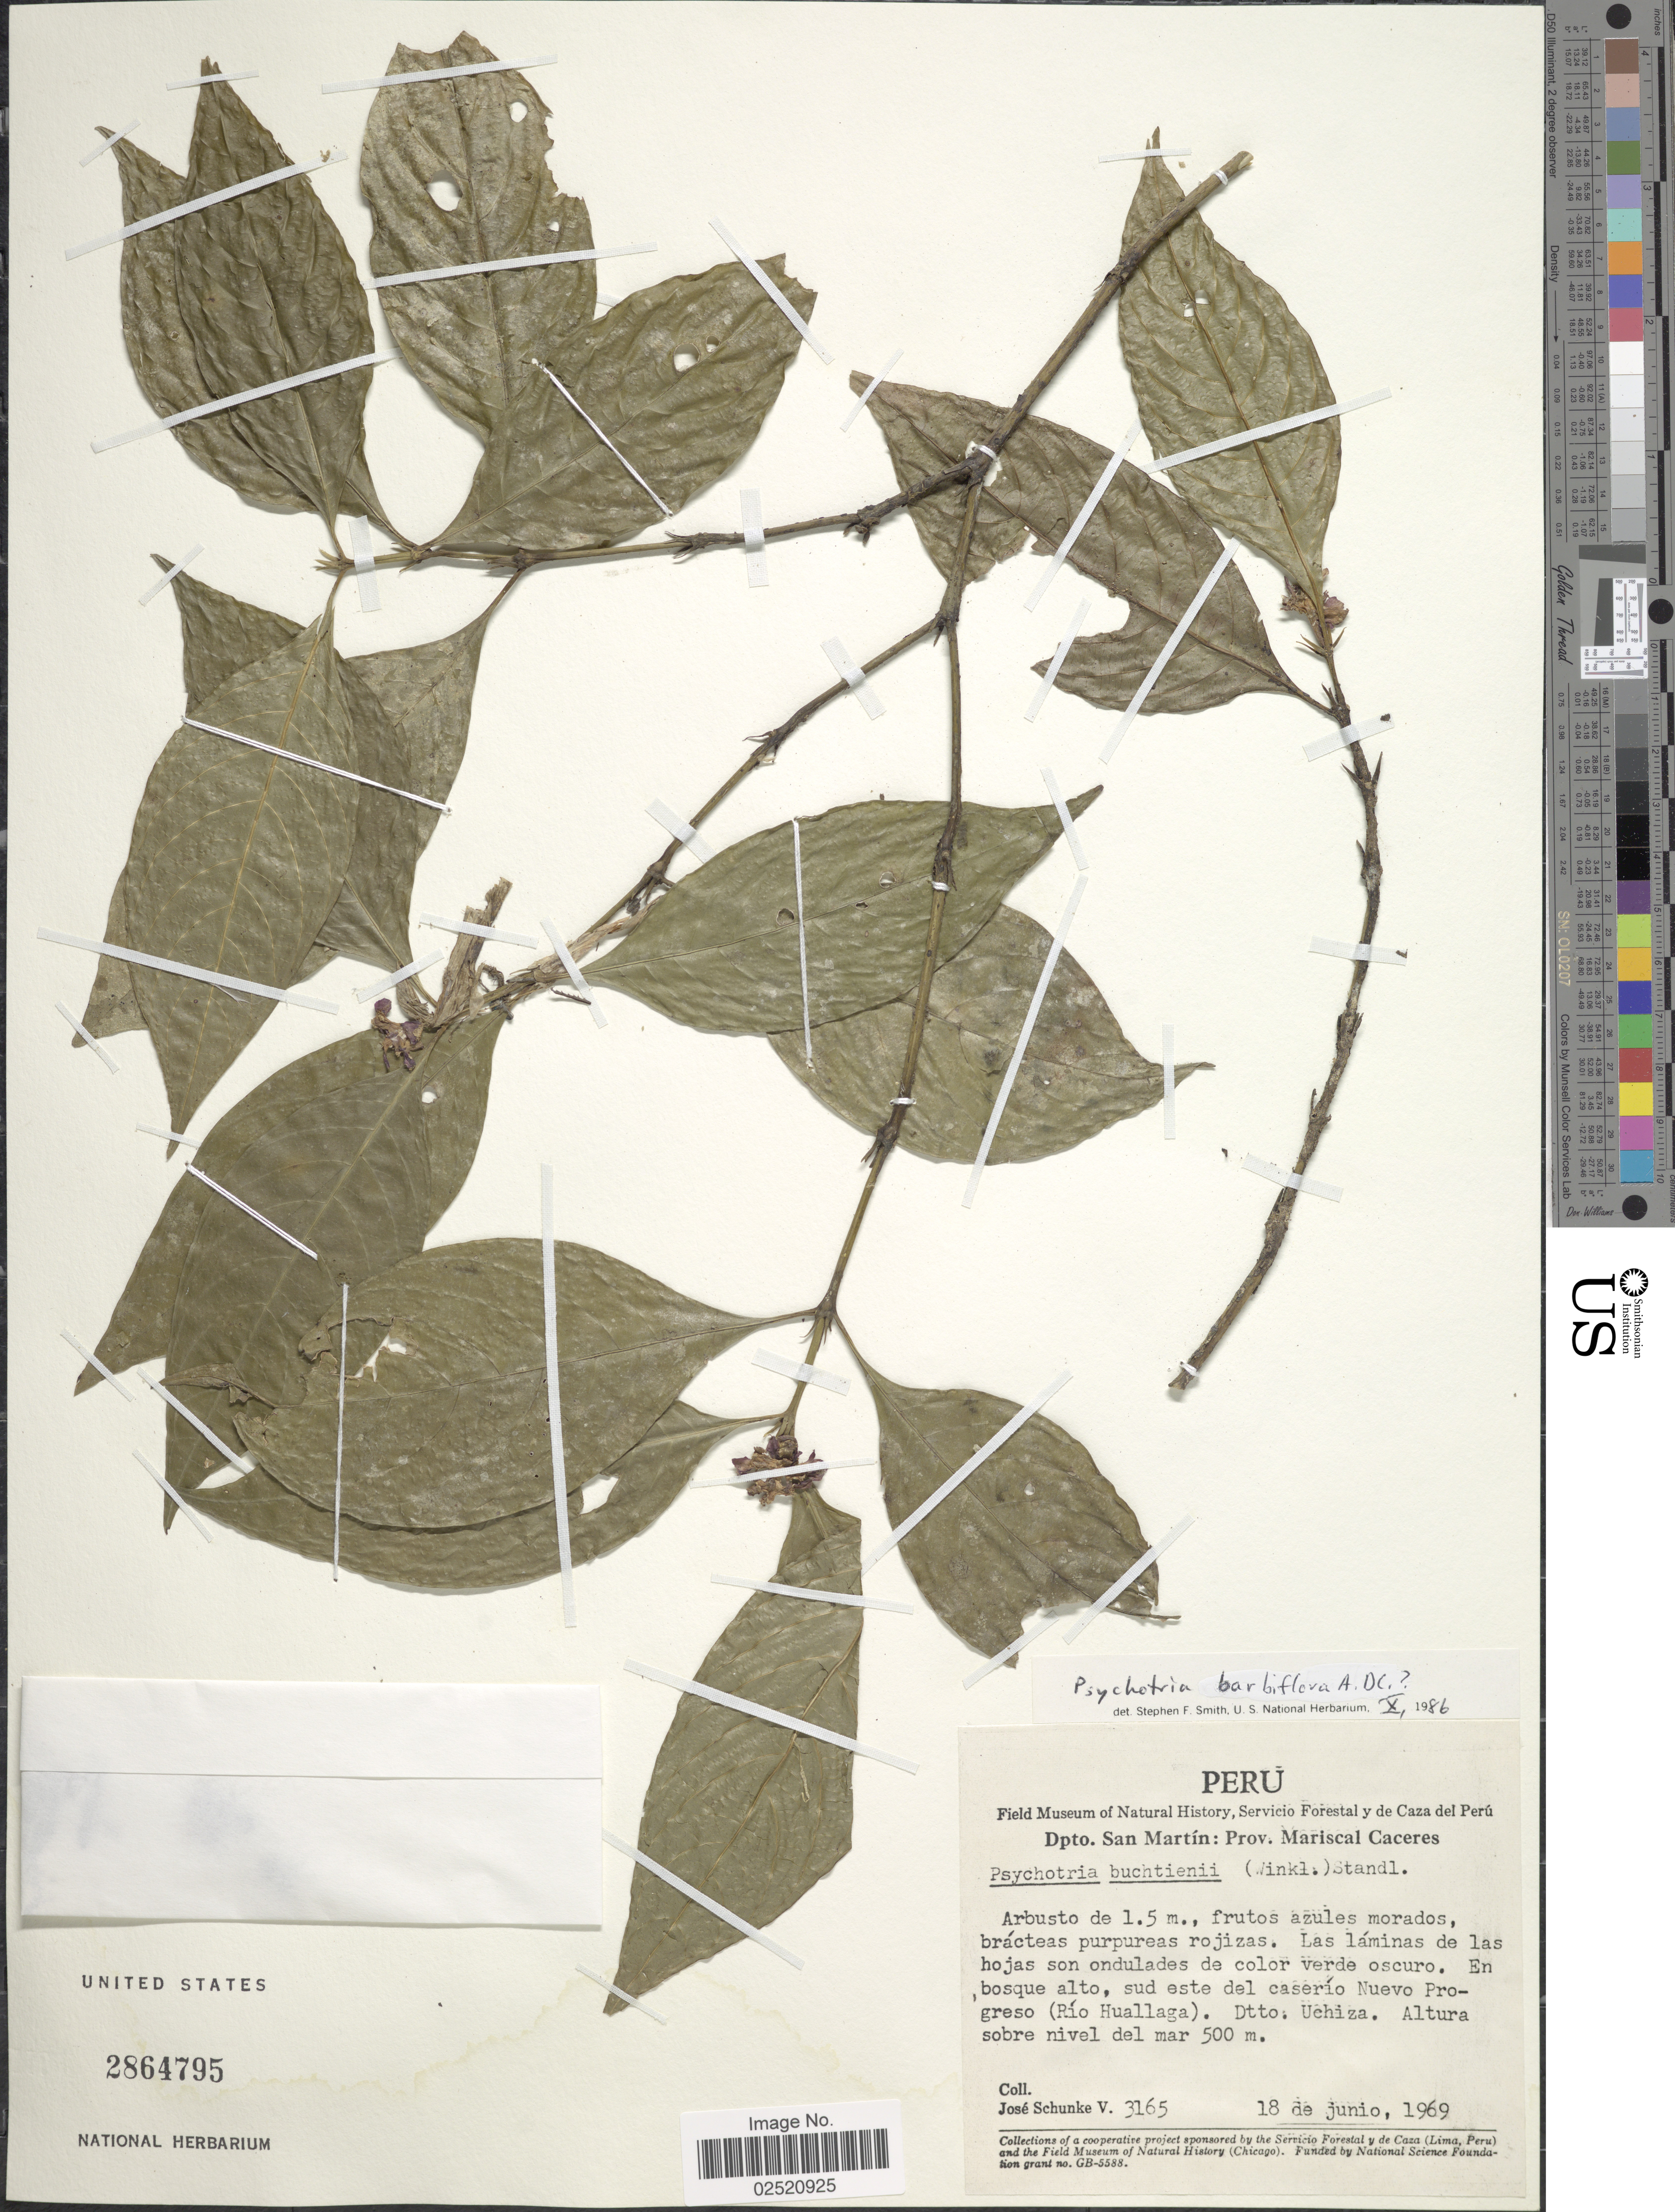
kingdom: Plantae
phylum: Tracheophyta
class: Magnoliopsida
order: Gentianales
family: Rubiaceae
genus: Psychotria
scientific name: Psychotria barbiflora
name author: DC.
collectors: J. Schunke Vigo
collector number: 3165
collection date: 1969-06-18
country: Peru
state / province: San Martín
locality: Prov. Mariscal Caceres, en bosque alto, sud este del caserio Nuevo Progreso (Rio Huallaga), Dtto. Uchiza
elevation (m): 500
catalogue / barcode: US 2864795